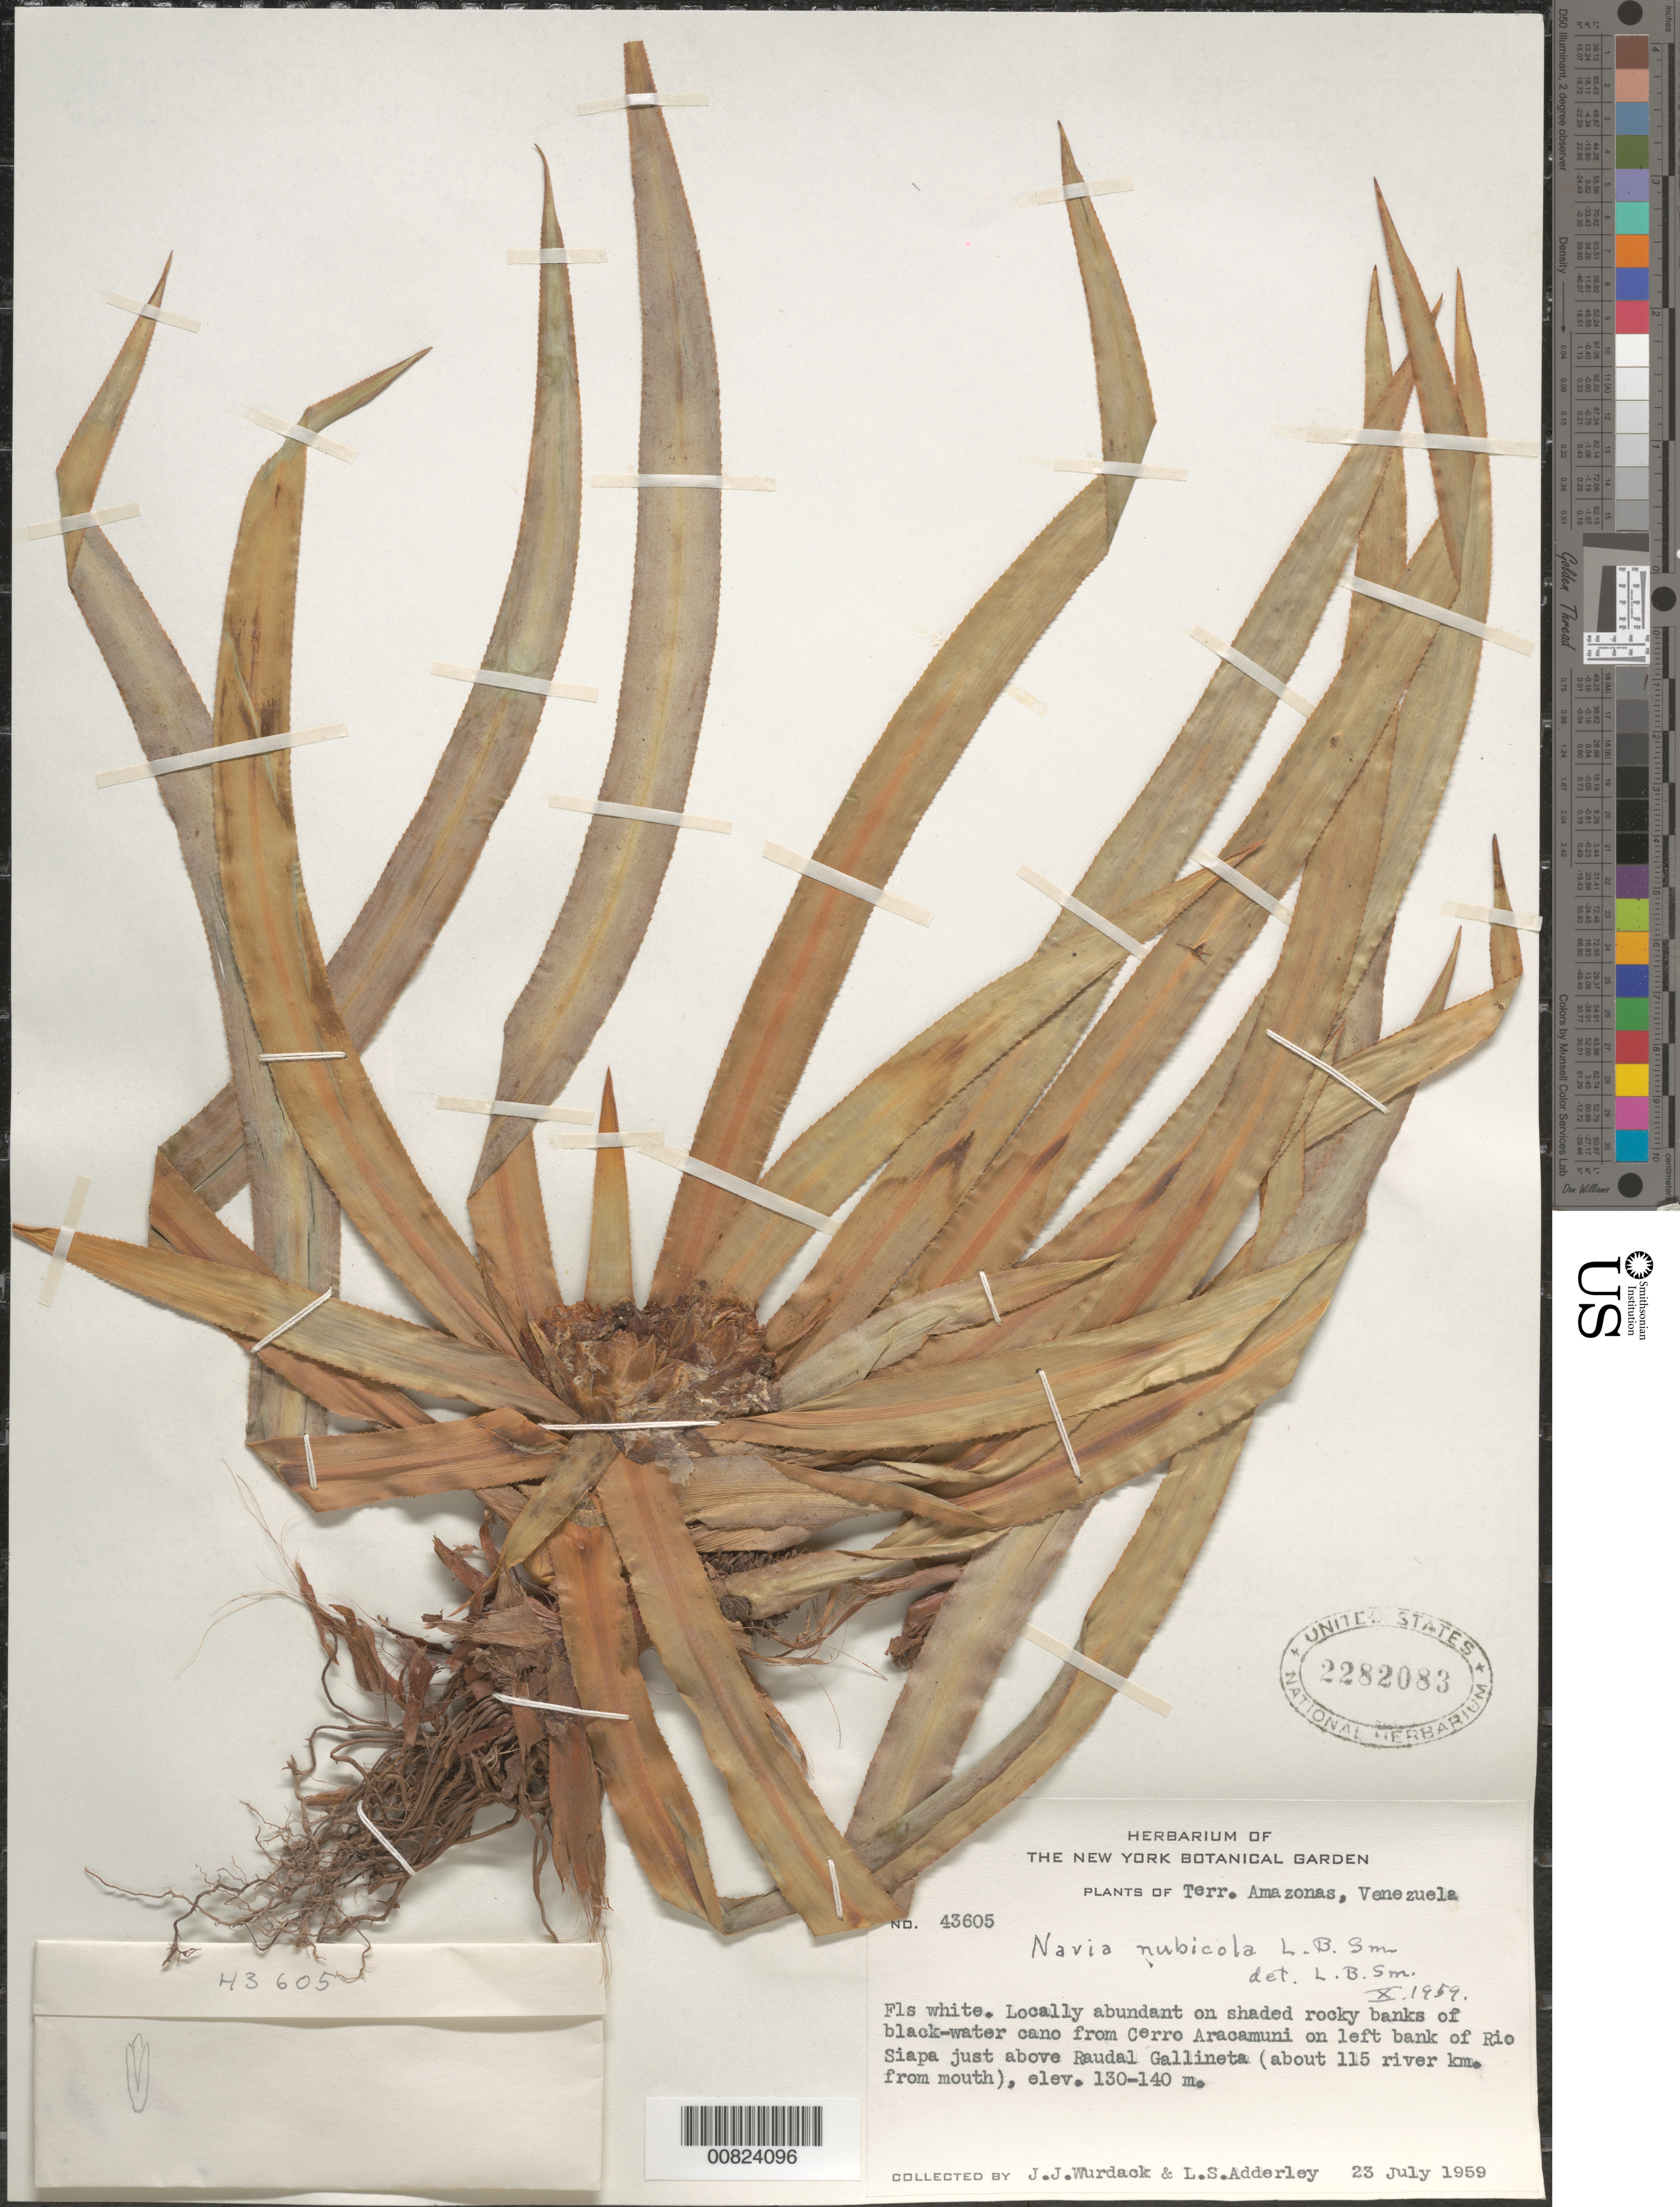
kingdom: Plantae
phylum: Tracheophyta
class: Liliopsida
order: Poales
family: Bromeliaceae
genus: Navia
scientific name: Navia nubicola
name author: L.B. Sm.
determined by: Smith, Lyman B., (US), NMNH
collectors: J. J. Wurdack & L. S. Adderley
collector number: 43605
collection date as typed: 23-Jul-59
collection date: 1959-07-23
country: Venezuela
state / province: Amazonas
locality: Cerro Aracamuni, Río Siapa above Raudal Gallineta (about 115 river km from mouth)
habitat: Shaded rocky banks of black-water caño from cerro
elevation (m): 130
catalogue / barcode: US 2282083